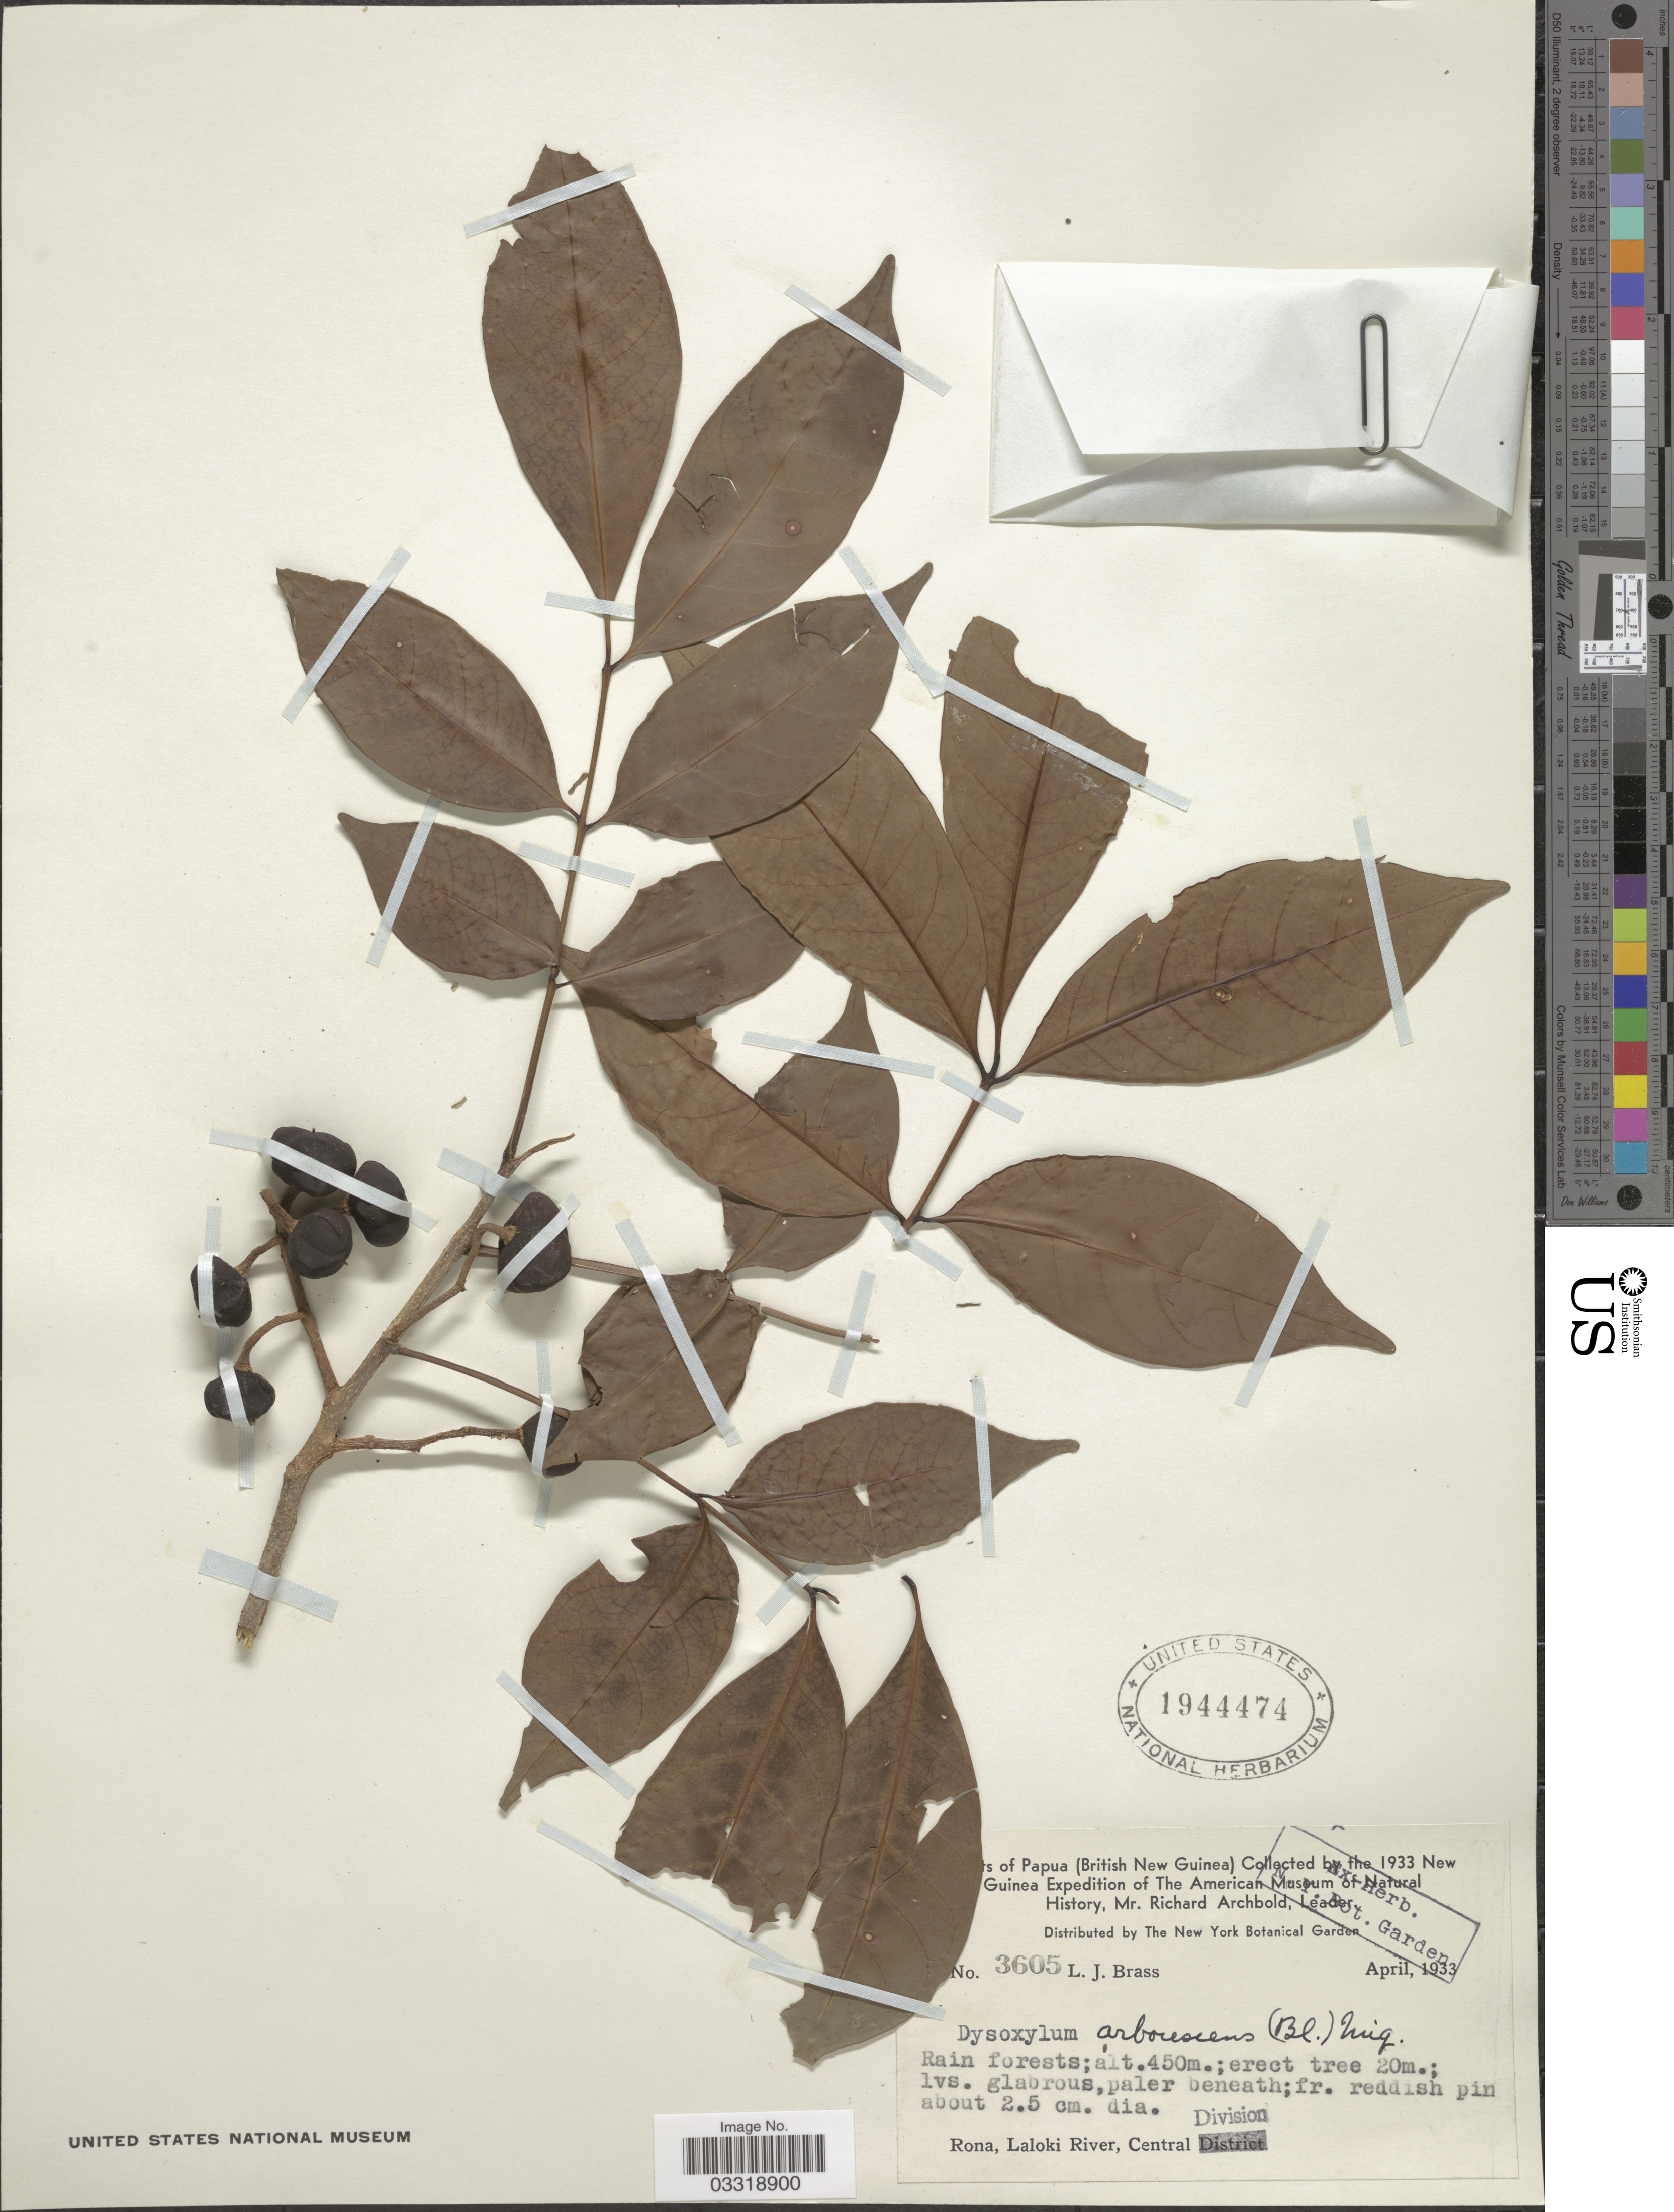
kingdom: Plantae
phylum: Tracheophyta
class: Magnoliopsida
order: Sapindales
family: Meliaceae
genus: Goniocheton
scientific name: Goniocheton arborescens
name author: Blume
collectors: L. J. Brass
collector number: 3605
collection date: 1933-04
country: Papua New Guinea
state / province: Central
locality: Papua (British New Guinea). Rona, Laloki River, Central Division.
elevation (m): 450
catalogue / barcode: US 1944474